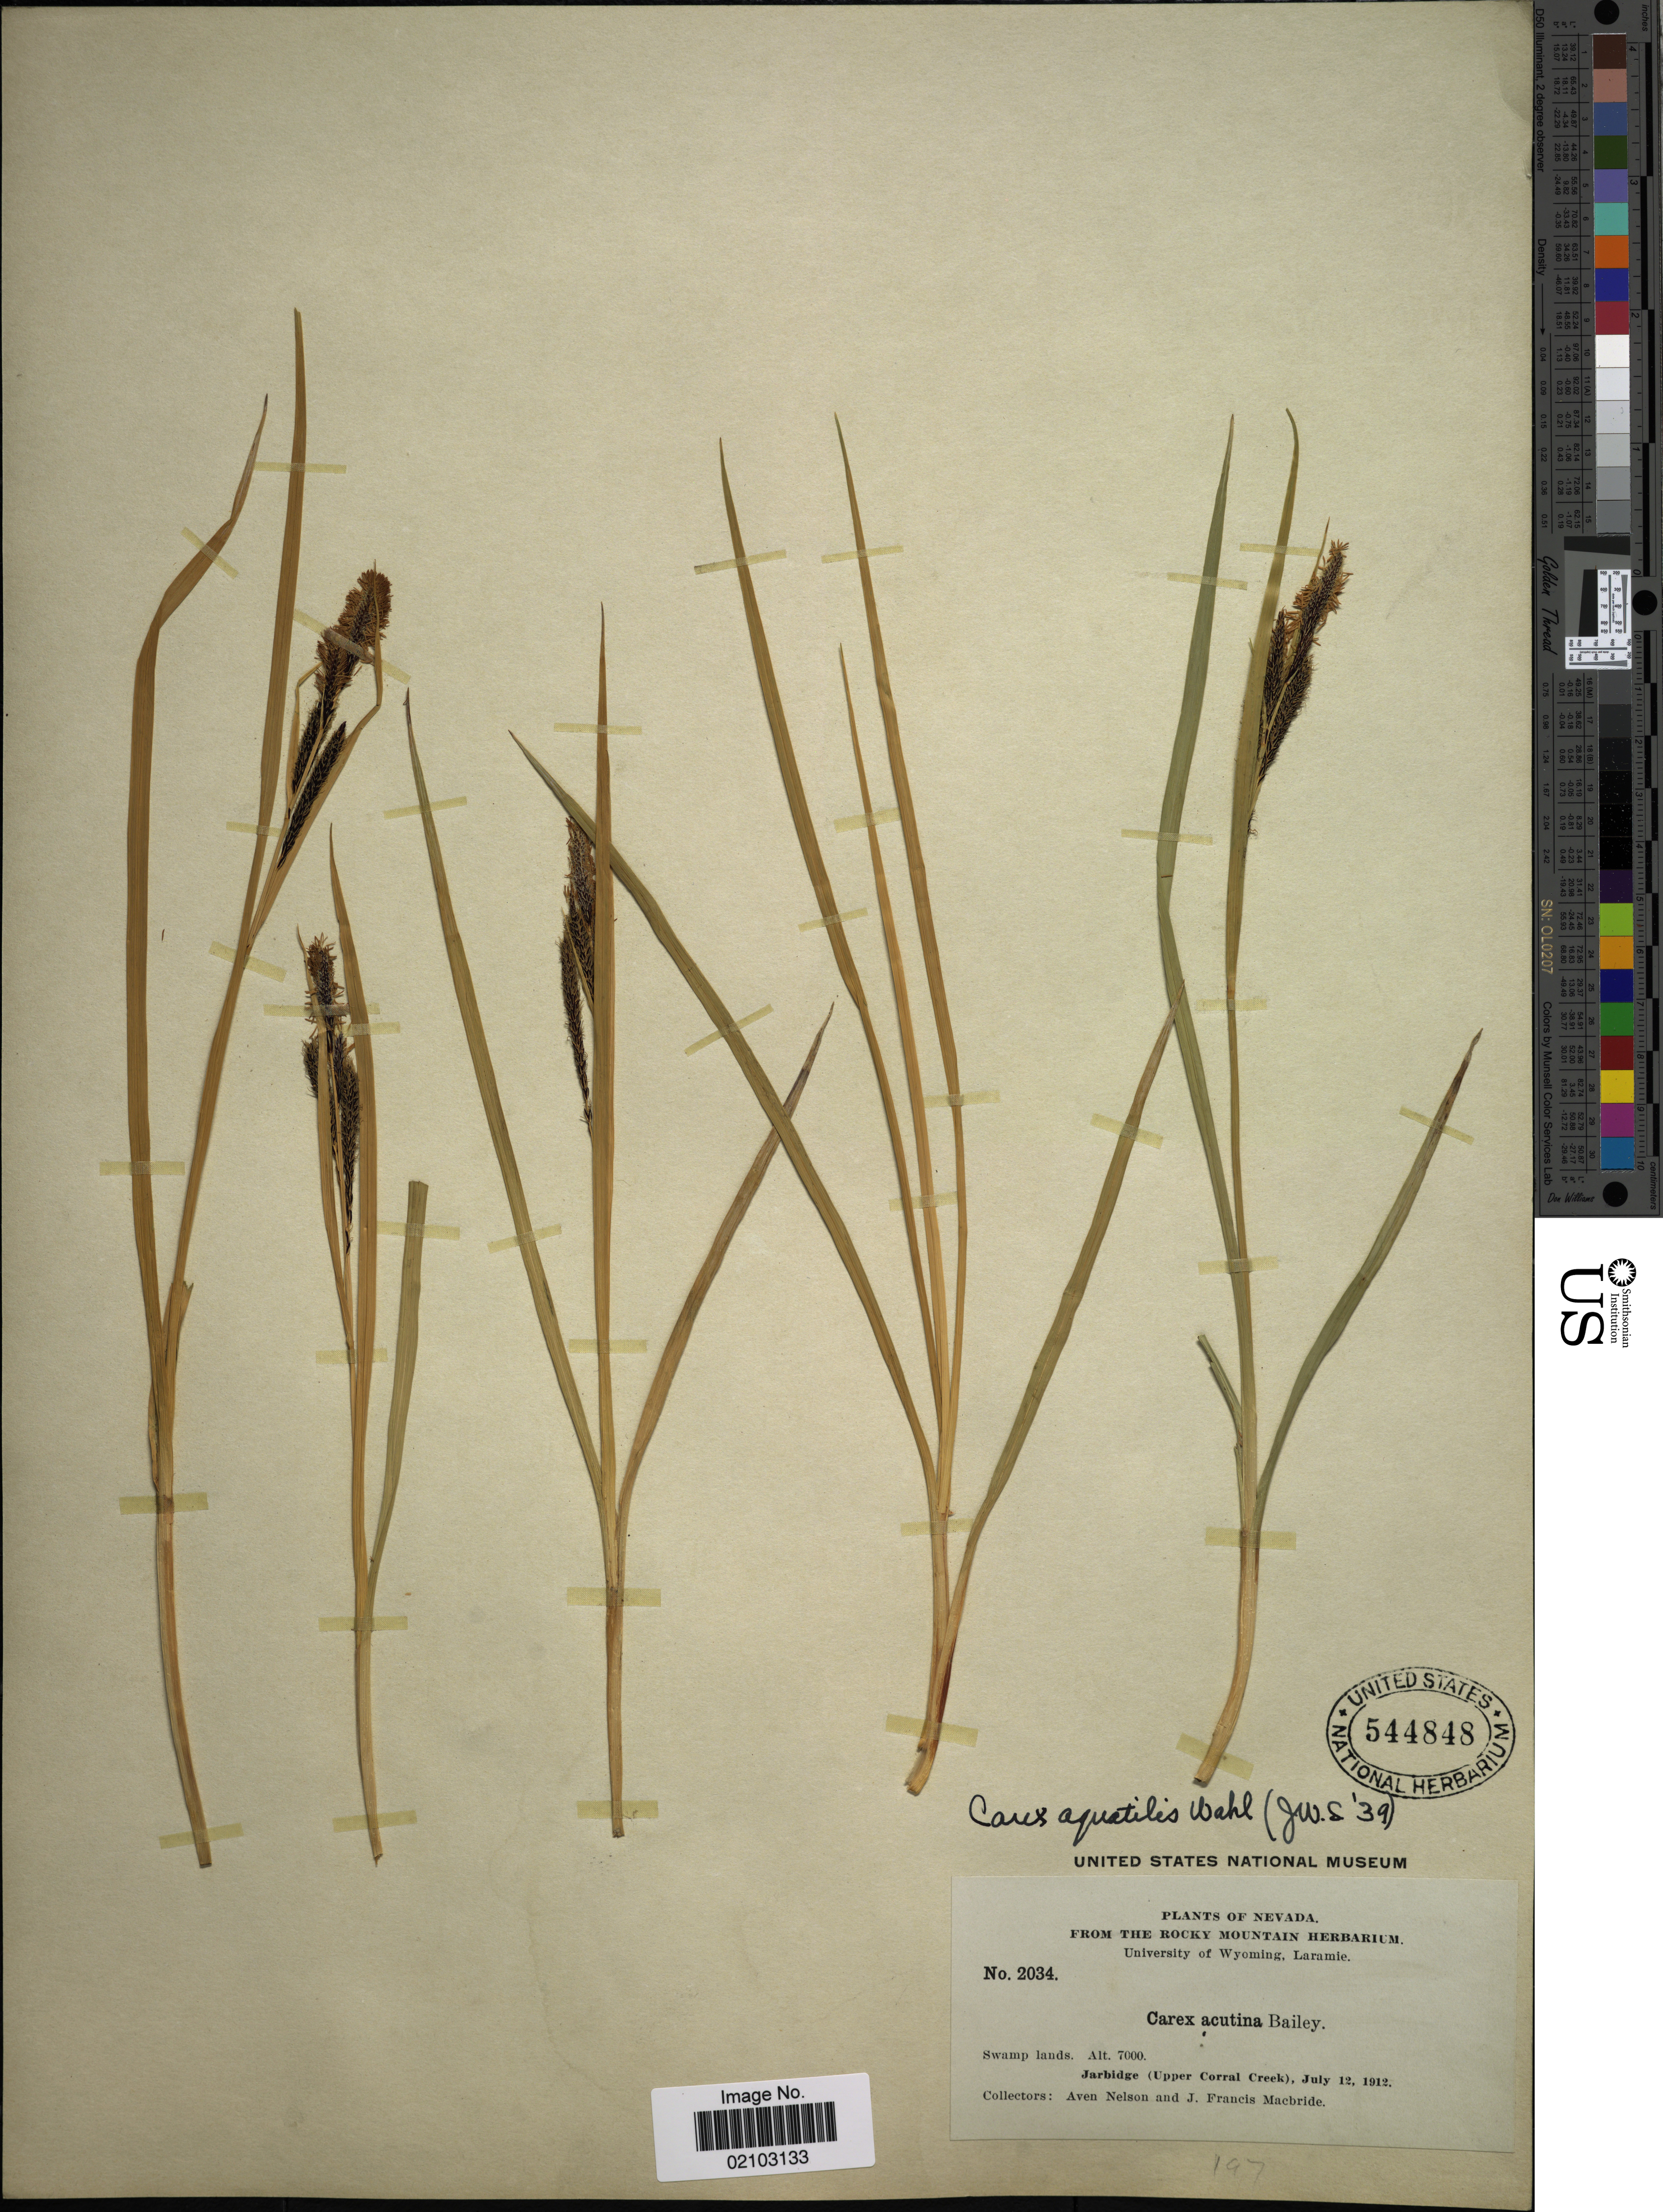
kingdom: Plantae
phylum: Tracheophyta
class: Liliopsida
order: Poales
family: Cyperaceae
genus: Carex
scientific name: Carex aquatilis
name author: Wahlenb.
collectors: A. Nelson & J. F. Macbride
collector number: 2034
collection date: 1912-07-12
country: United States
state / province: Nevada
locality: Swamp lands, Jarbidge (Upper Corral Creek)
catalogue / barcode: US 544848